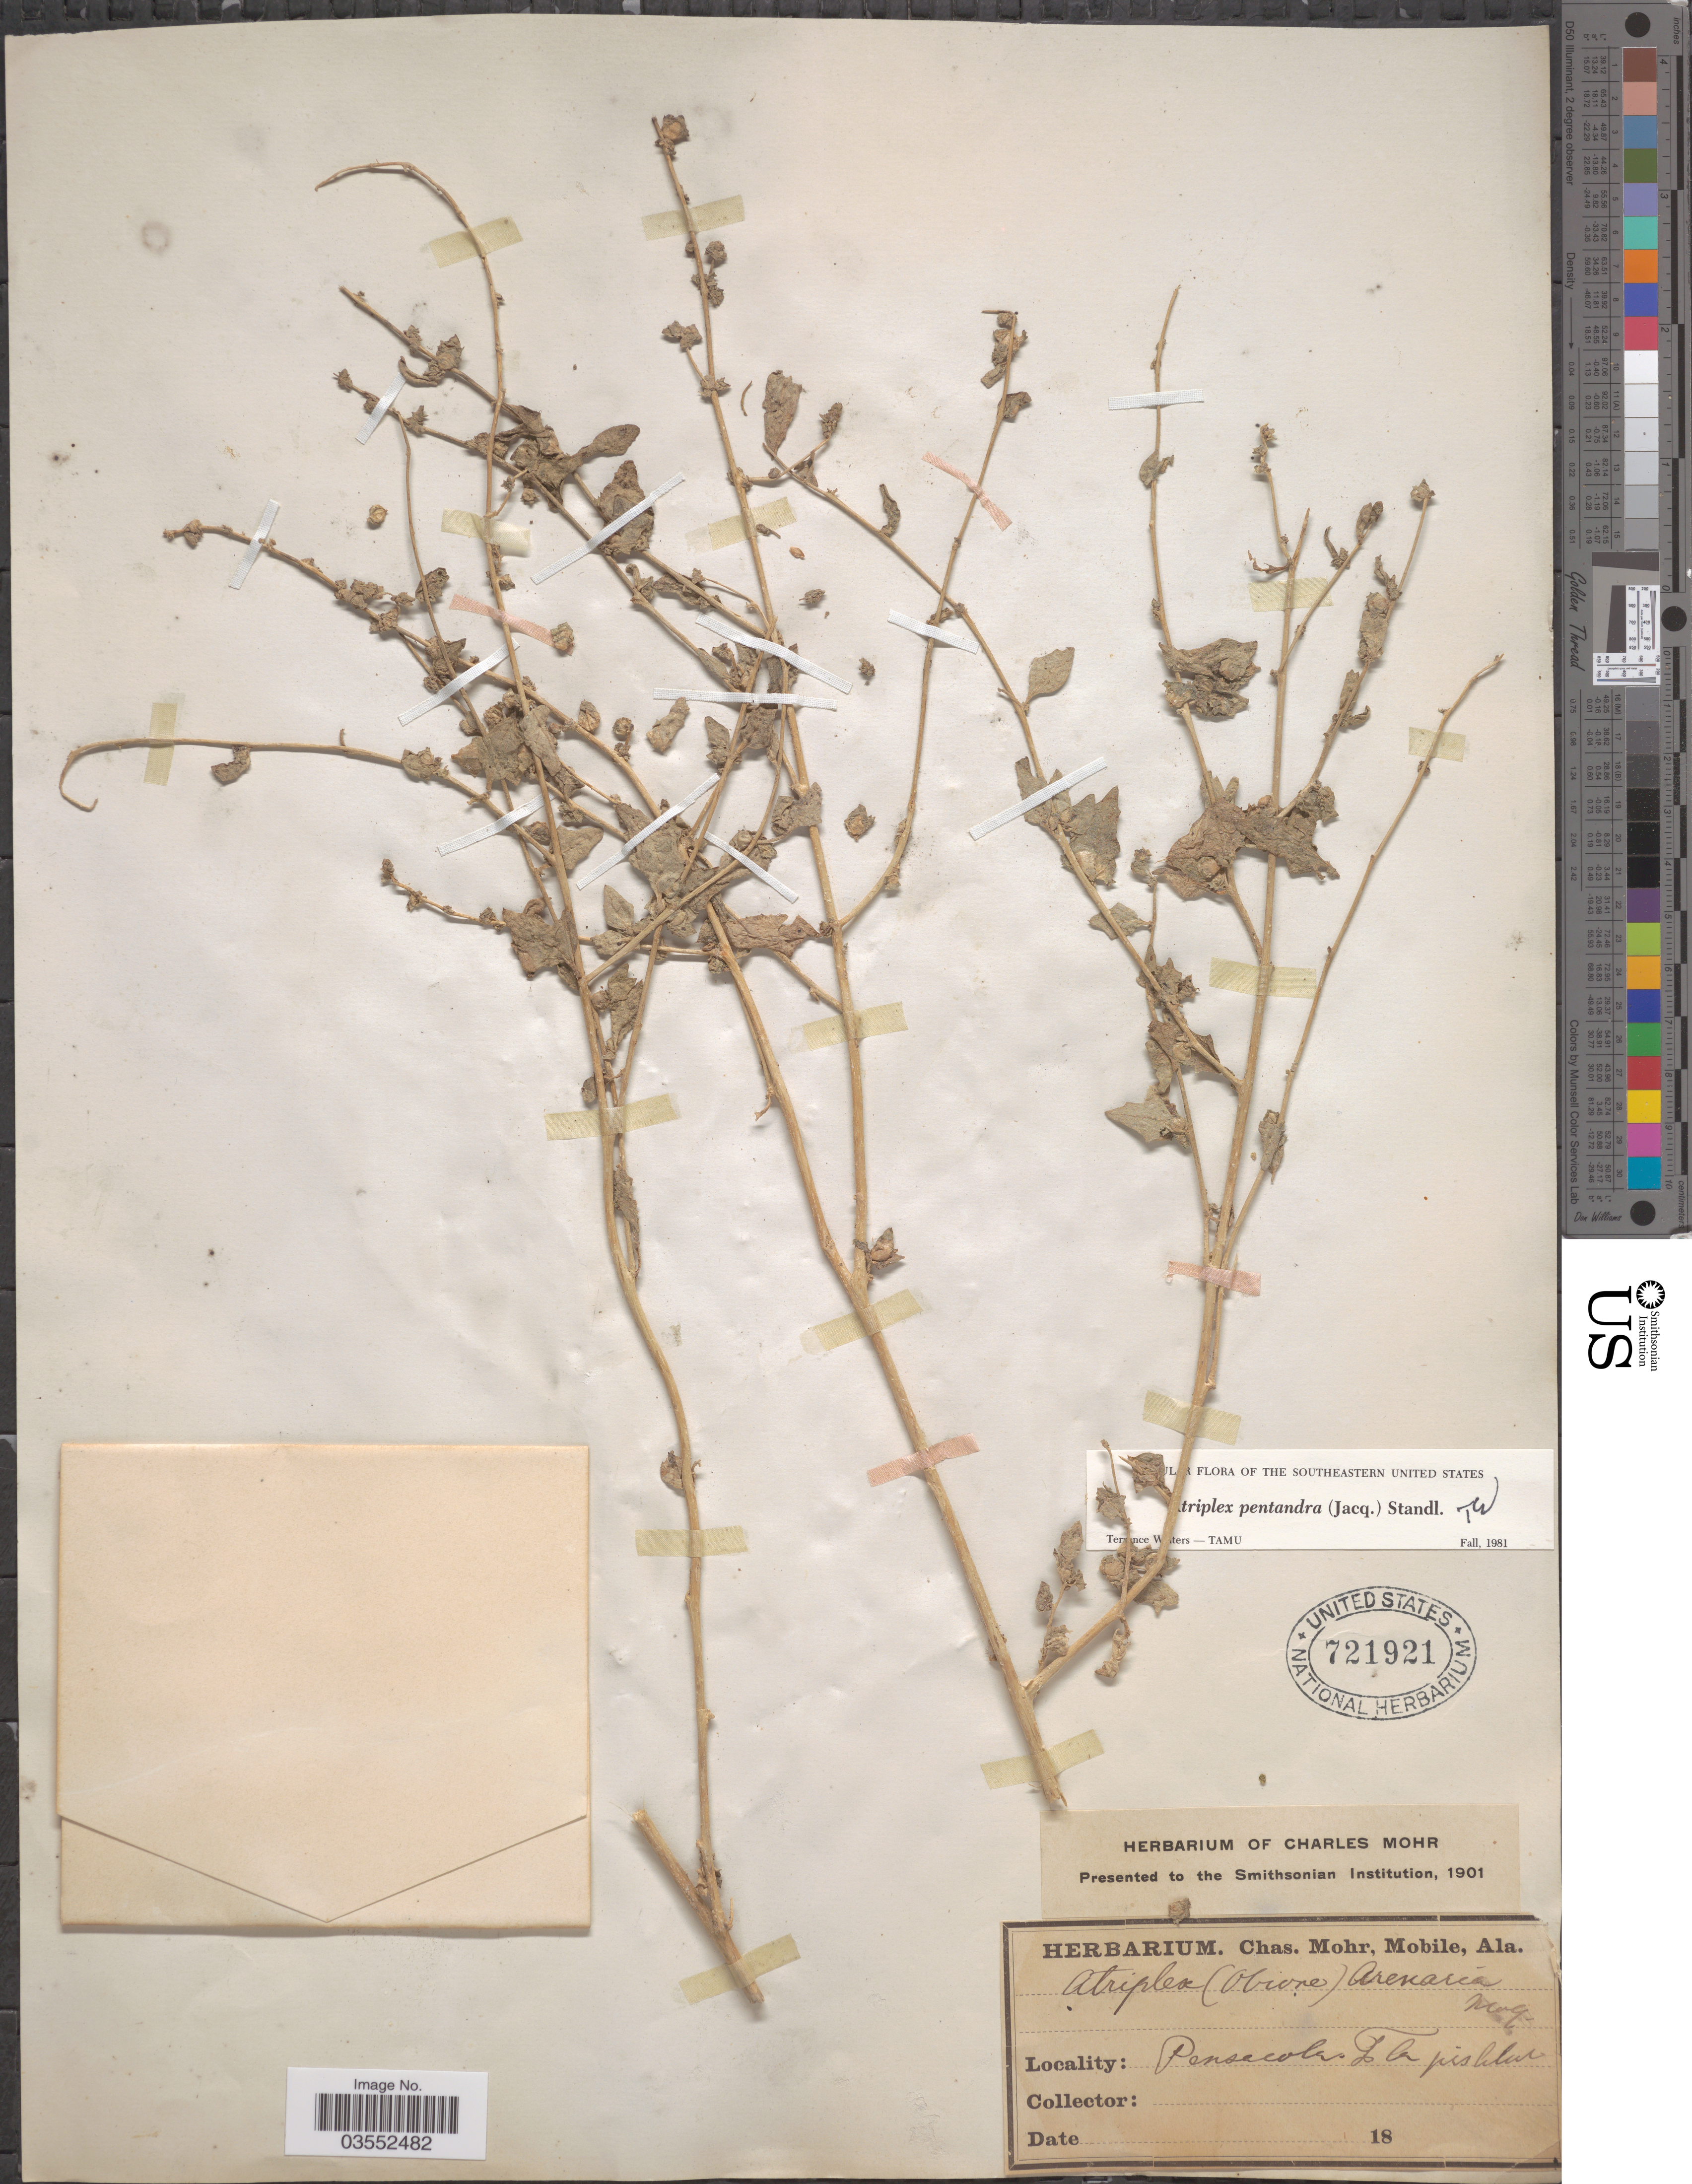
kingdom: Plantae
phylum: Tracheophyta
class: Magnoliopsida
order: Caryophyllales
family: Amaranthaceae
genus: Atriplex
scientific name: Atriplex pentandra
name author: (Jacq.) Standl.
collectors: ex herb. Charles Mohr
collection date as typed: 18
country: United States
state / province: Florida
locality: Pensacola.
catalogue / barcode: US 721921